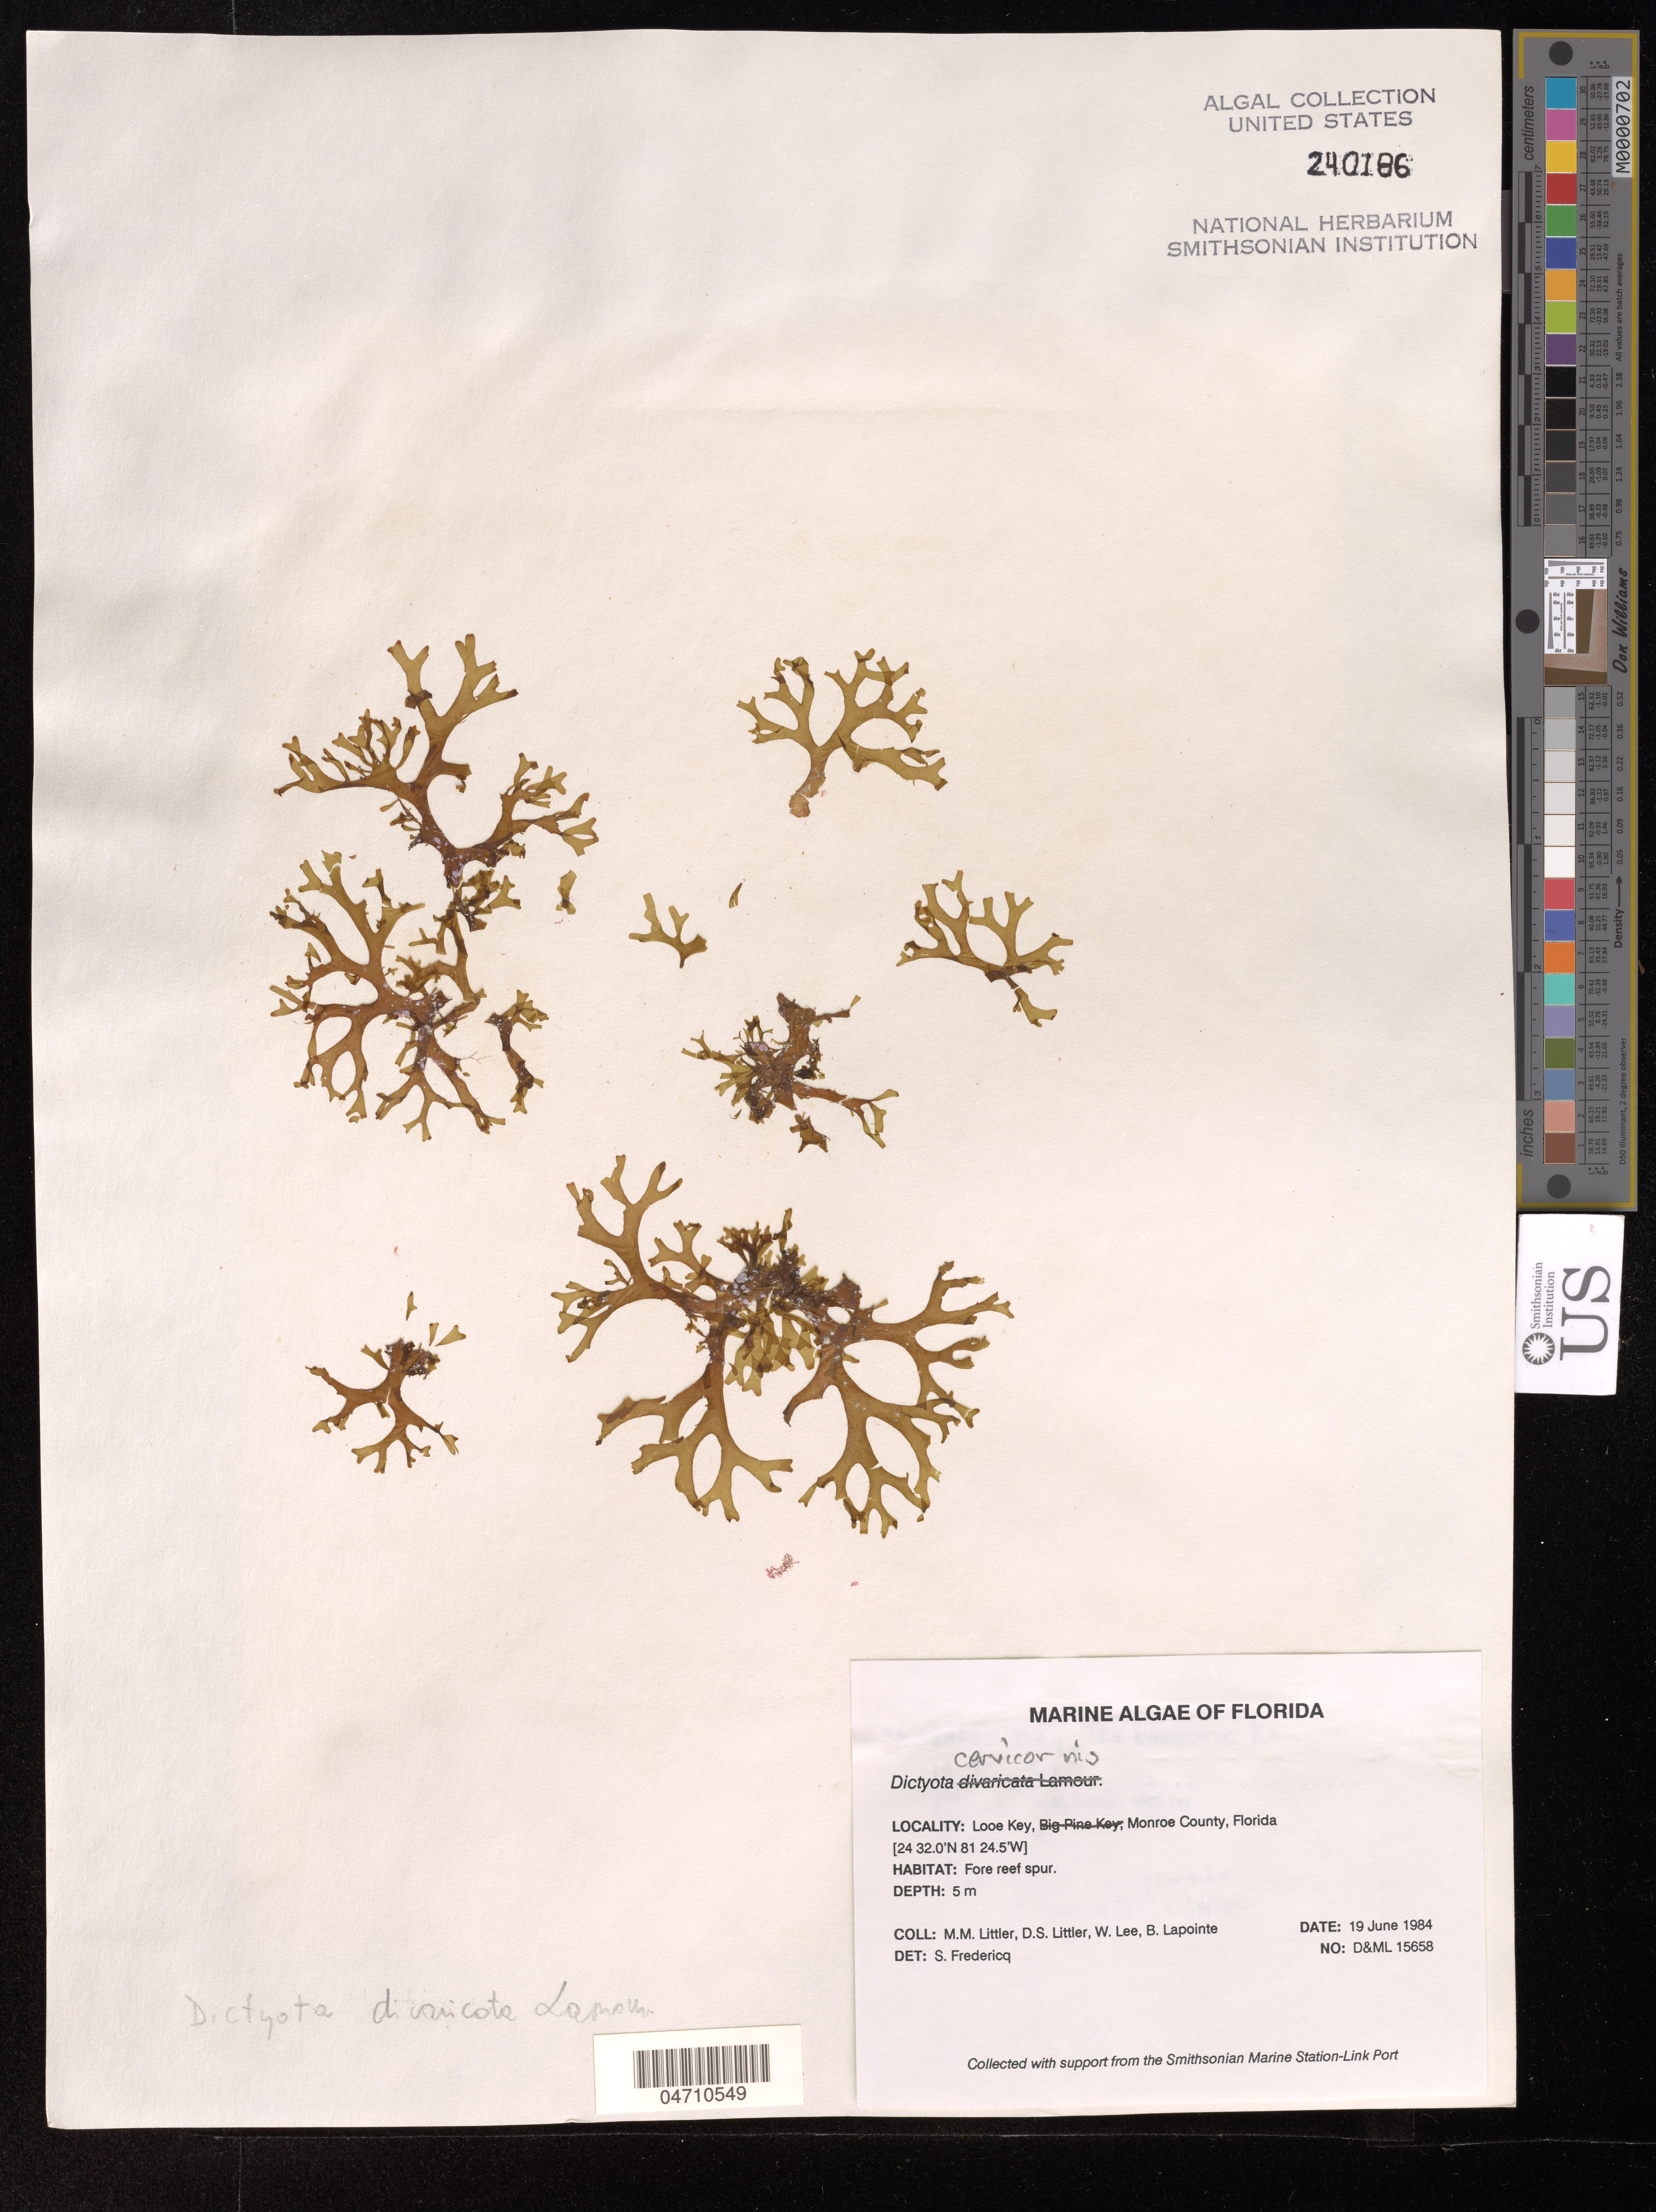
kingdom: Chromista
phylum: Ochrophyta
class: Phaeophyceae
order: Dictyotales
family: Dictyotaceae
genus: Dictyota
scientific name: Dictyota cervicornis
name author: Kütz.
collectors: M. M. Littler, D. S. Littler, B. Lapointe & W. Lee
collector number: D&ML 15658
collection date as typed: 19 Jun 1984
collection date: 1984-06-19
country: United States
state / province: Florida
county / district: Monroe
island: Looe Key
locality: Looe Key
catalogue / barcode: US 240186